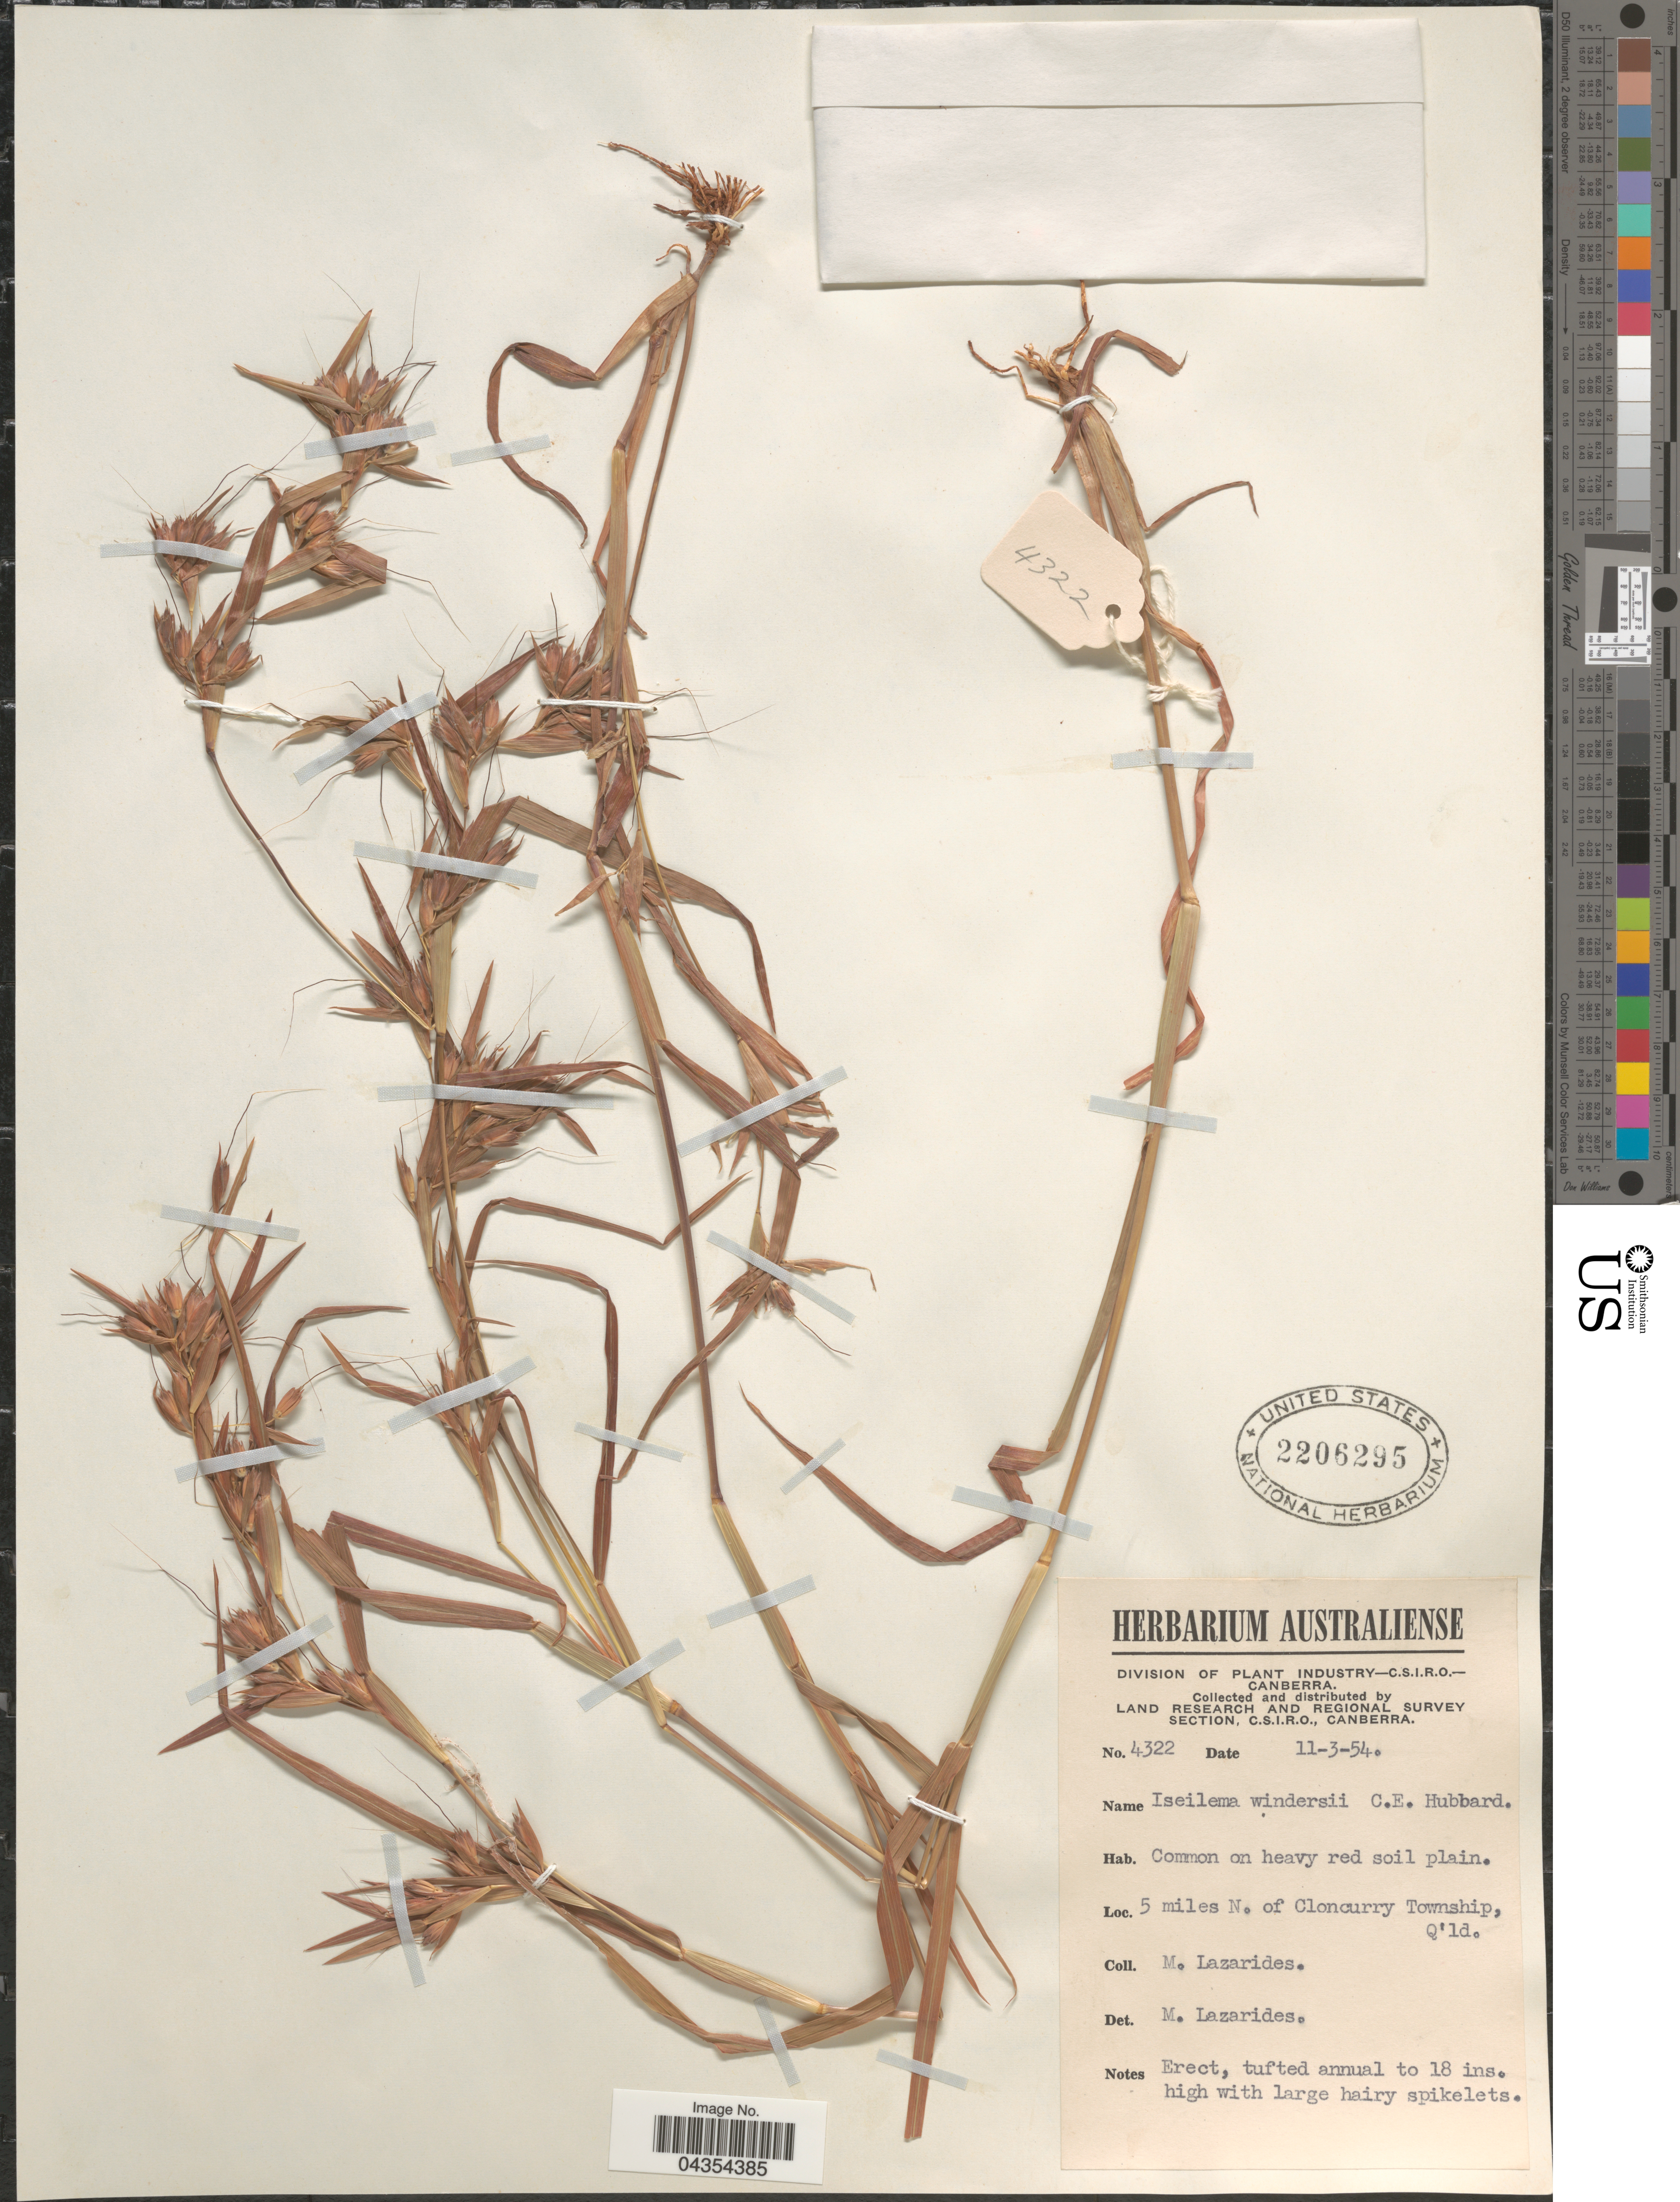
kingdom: Plantae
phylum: Tracheophyta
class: Liliopsida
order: Poales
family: Poaceae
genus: Iseilema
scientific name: Iseilema windersii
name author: C.E. Hubb.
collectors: M. Lazarides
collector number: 4322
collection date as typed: Transcribed d/m/y: 11/3/54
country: Australia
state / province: Queensland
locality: Land Research and Regional Survey Section. 5 miles N. of Cloncurry Township, Q'ld.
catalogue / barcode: US 2206295